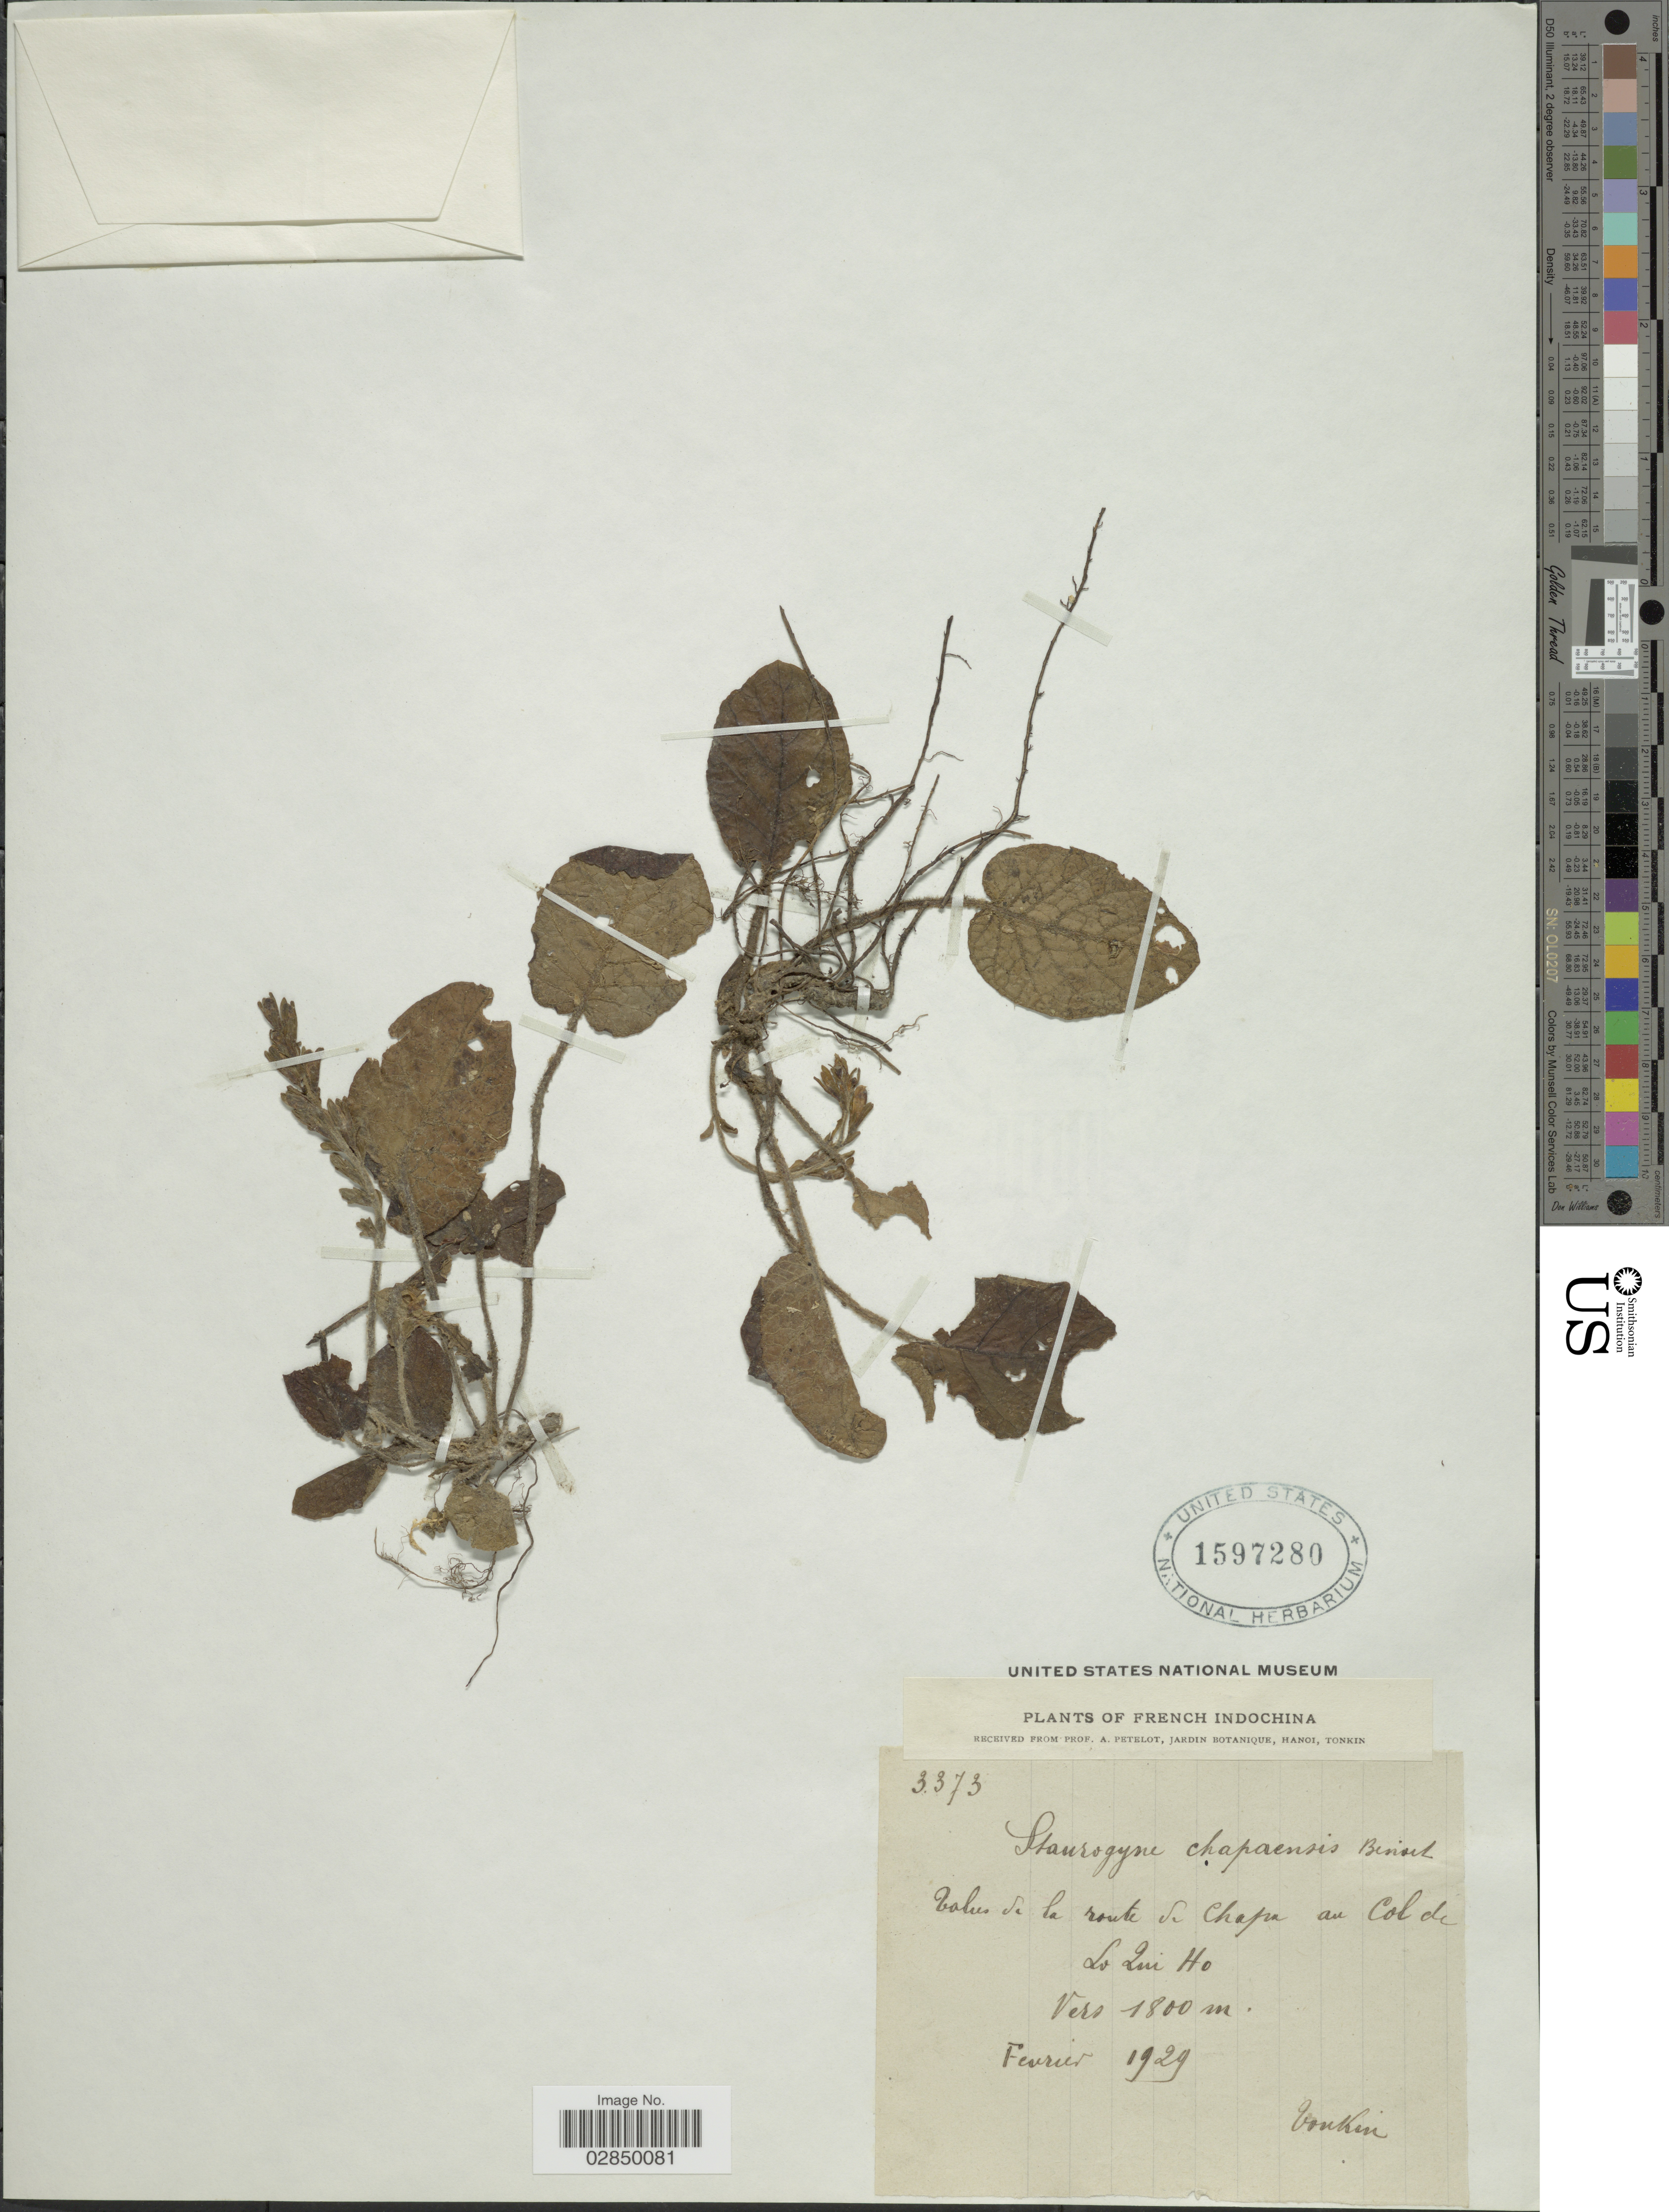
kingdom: Plantae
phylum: Tracheophyta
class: Magnoliopsida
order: Lamiales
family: Acanthaceae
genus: Staurogyne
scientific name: Staurogyne chapaensis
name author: Benoist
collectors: A. Petelot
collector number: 3373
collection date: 1929-02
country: Vietnam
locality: French Indochina. Tonkin. Colus de la route de Chapu au Col de Lo Zui Ho.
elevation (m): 1800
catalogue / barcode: US 1597280